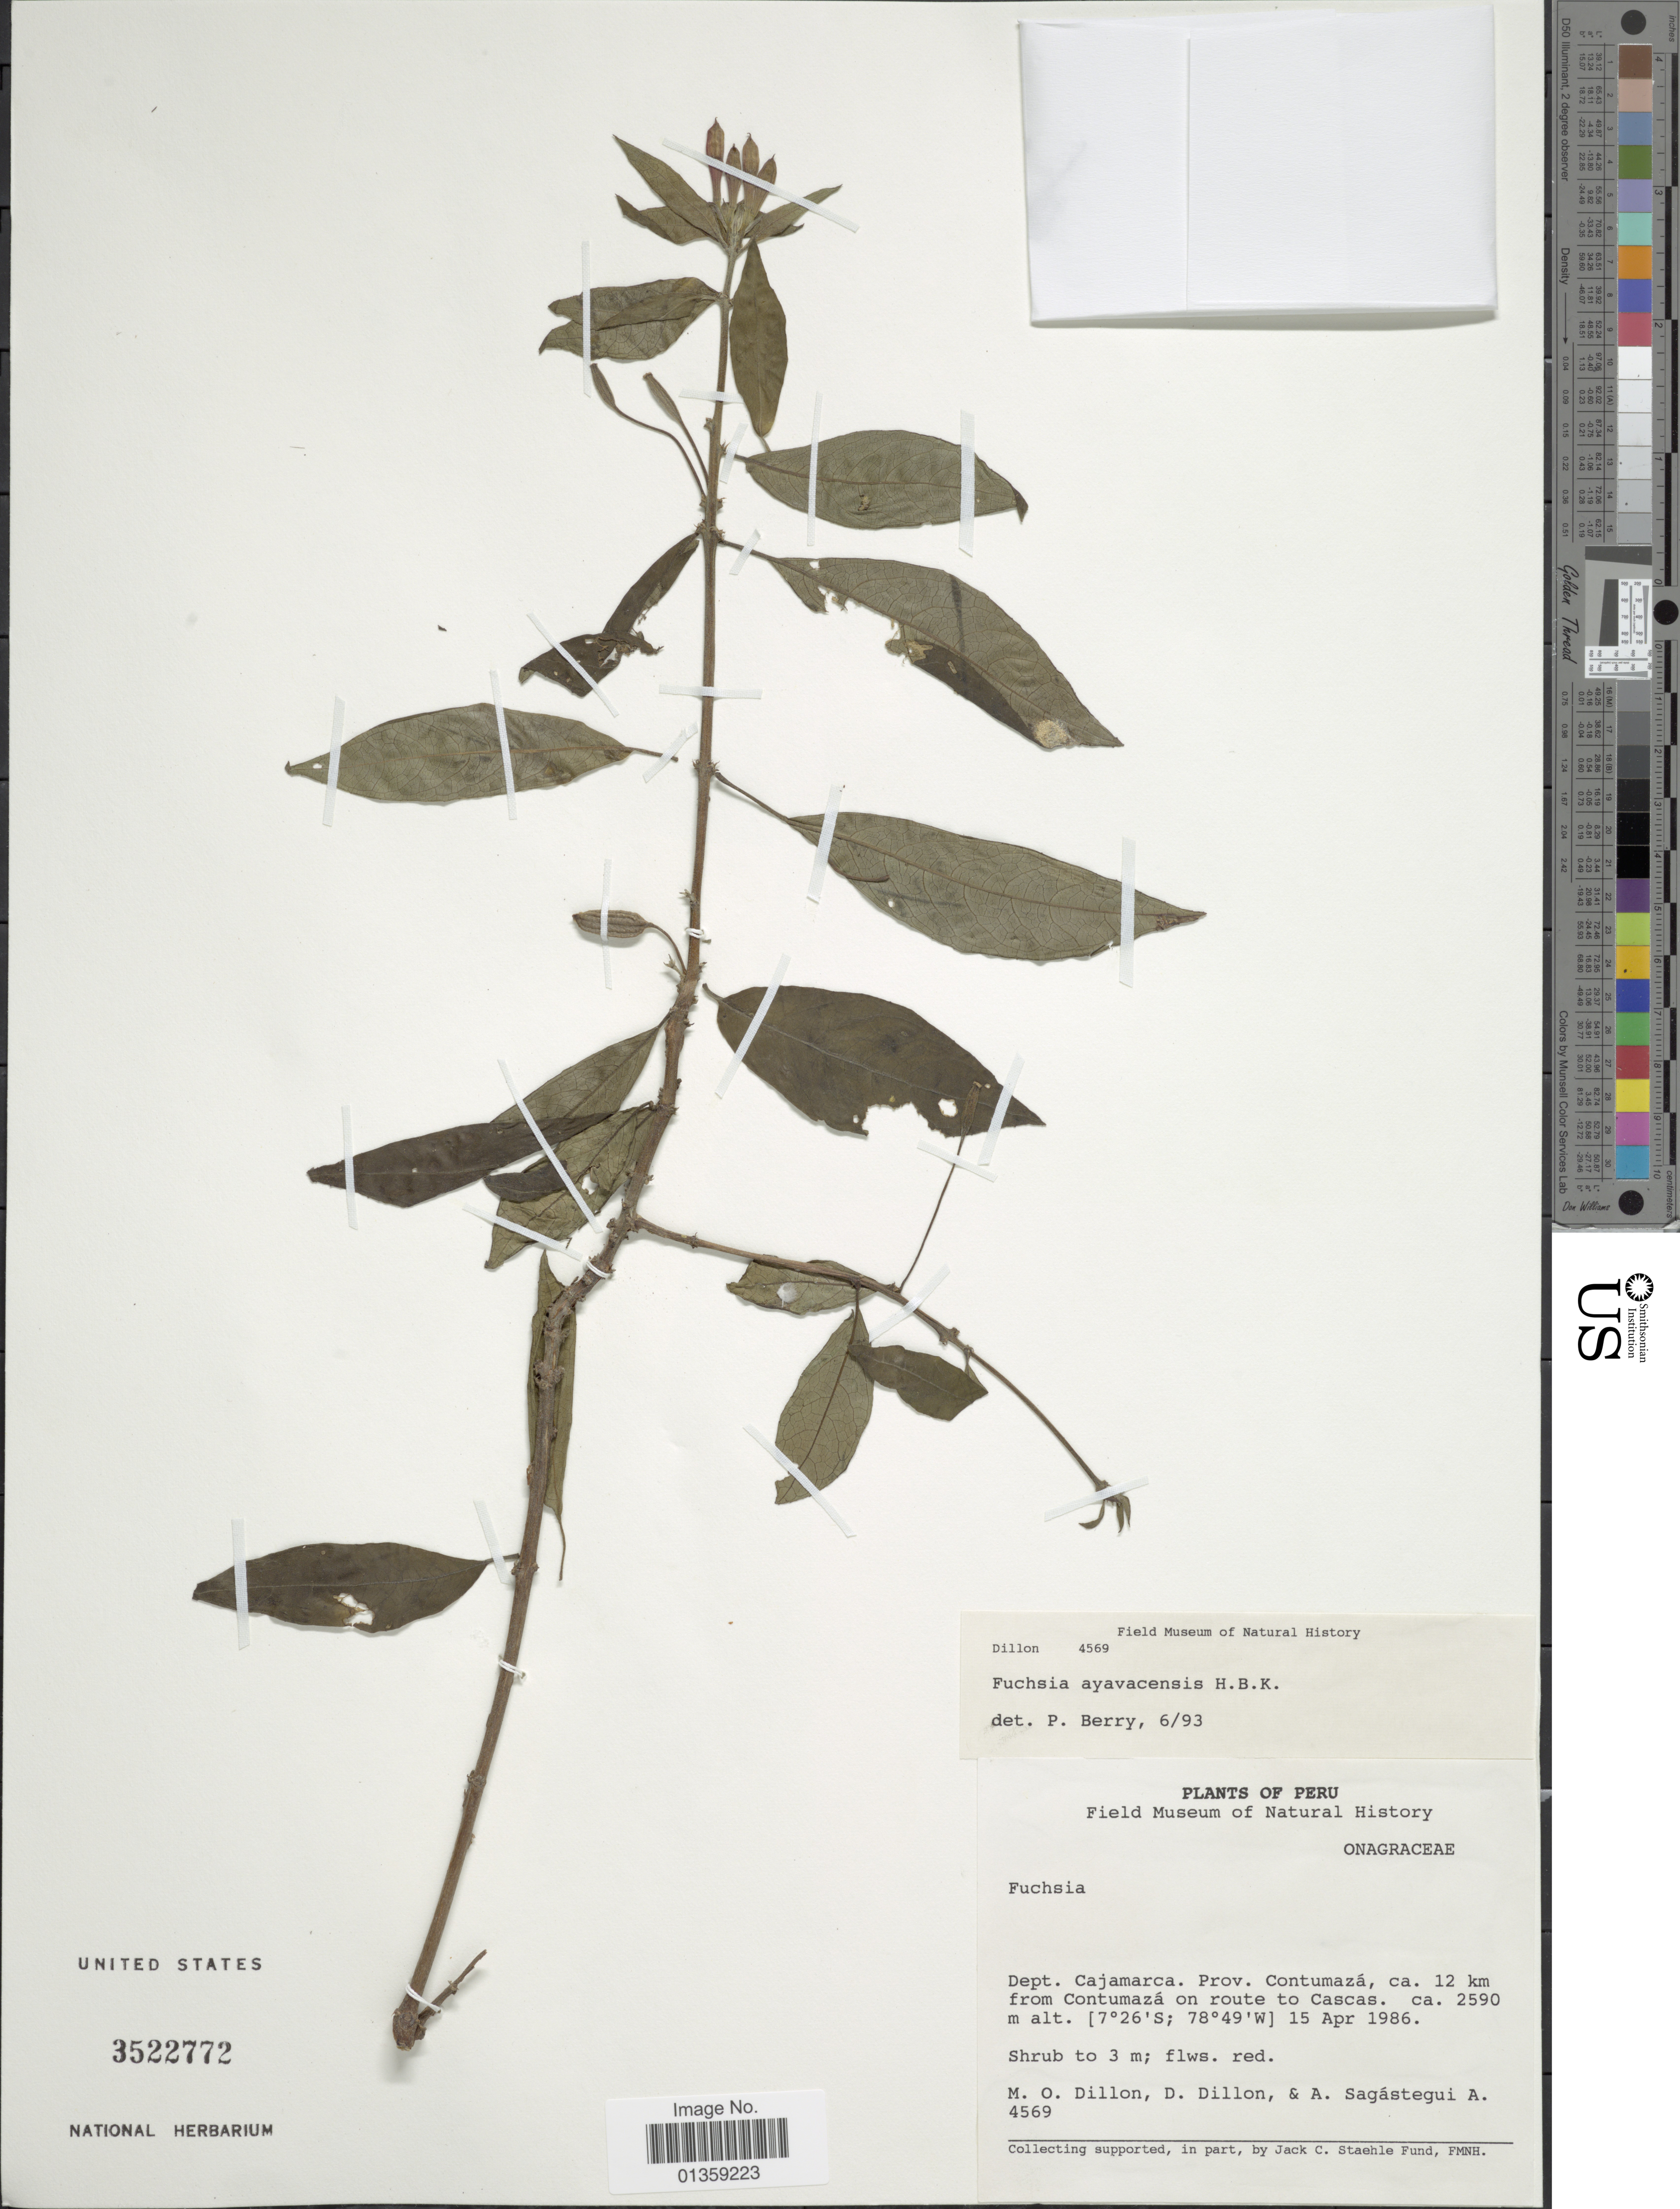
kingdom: Plantae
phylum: Tracheophyta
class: Magnoliopsida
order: Myrtales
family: Onagraceae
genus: Fuchsia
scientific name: Fuchsia ayavacensis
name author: Kunth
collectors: M. O. Dillon, D. Dillon & A. Sagástegui A.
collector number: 4569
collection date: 1986-04-15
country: Peru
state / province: Cajamarca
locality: Prov. Contumazá. ca. 12 km from Contumazá on route to Cascas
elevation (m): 2590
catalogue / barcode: US 3522772